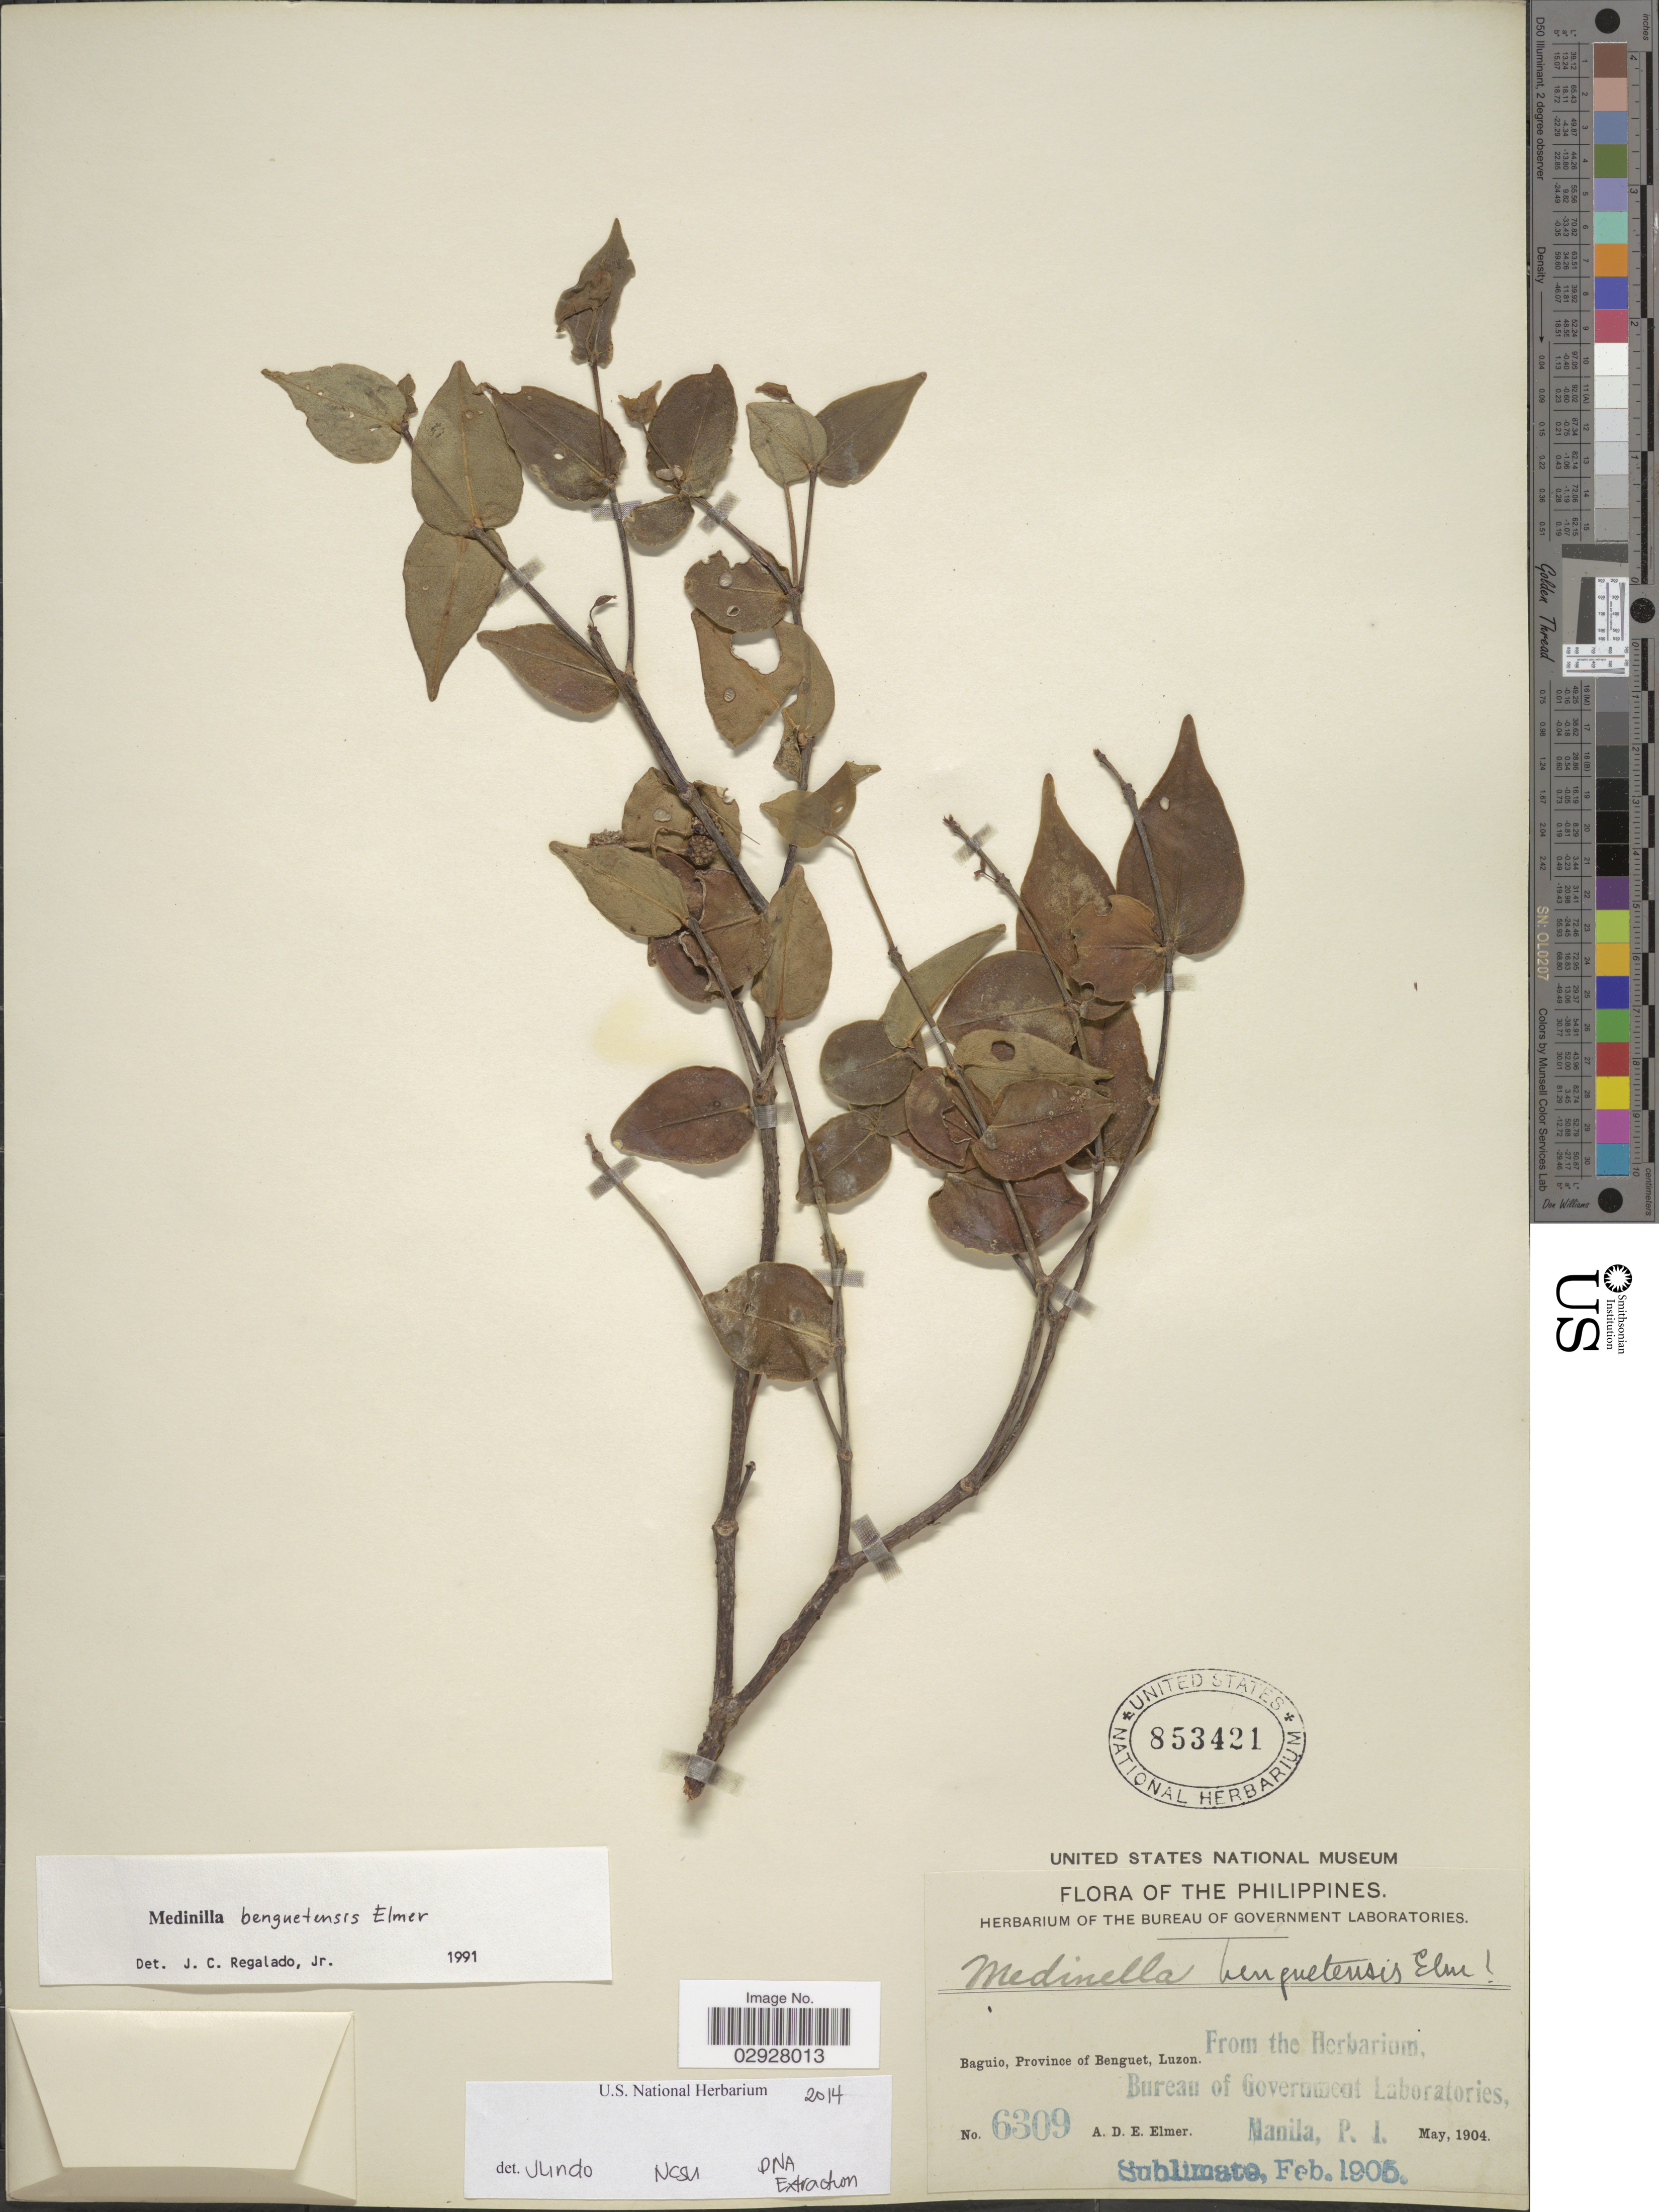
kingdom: Plantae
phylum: Tracheophyta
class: Magnoliopsida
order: Myrtales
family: Melastomataceae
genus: Medinilla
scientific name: Medinilla benguetensis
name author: Elmer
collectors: A. D. E. Elmer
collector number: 6309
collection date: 1904-05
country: Philippines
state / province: Cordillera (Administrative Region)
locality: Baguio, Province of Benguet, Luzon.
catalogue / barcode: US 853421